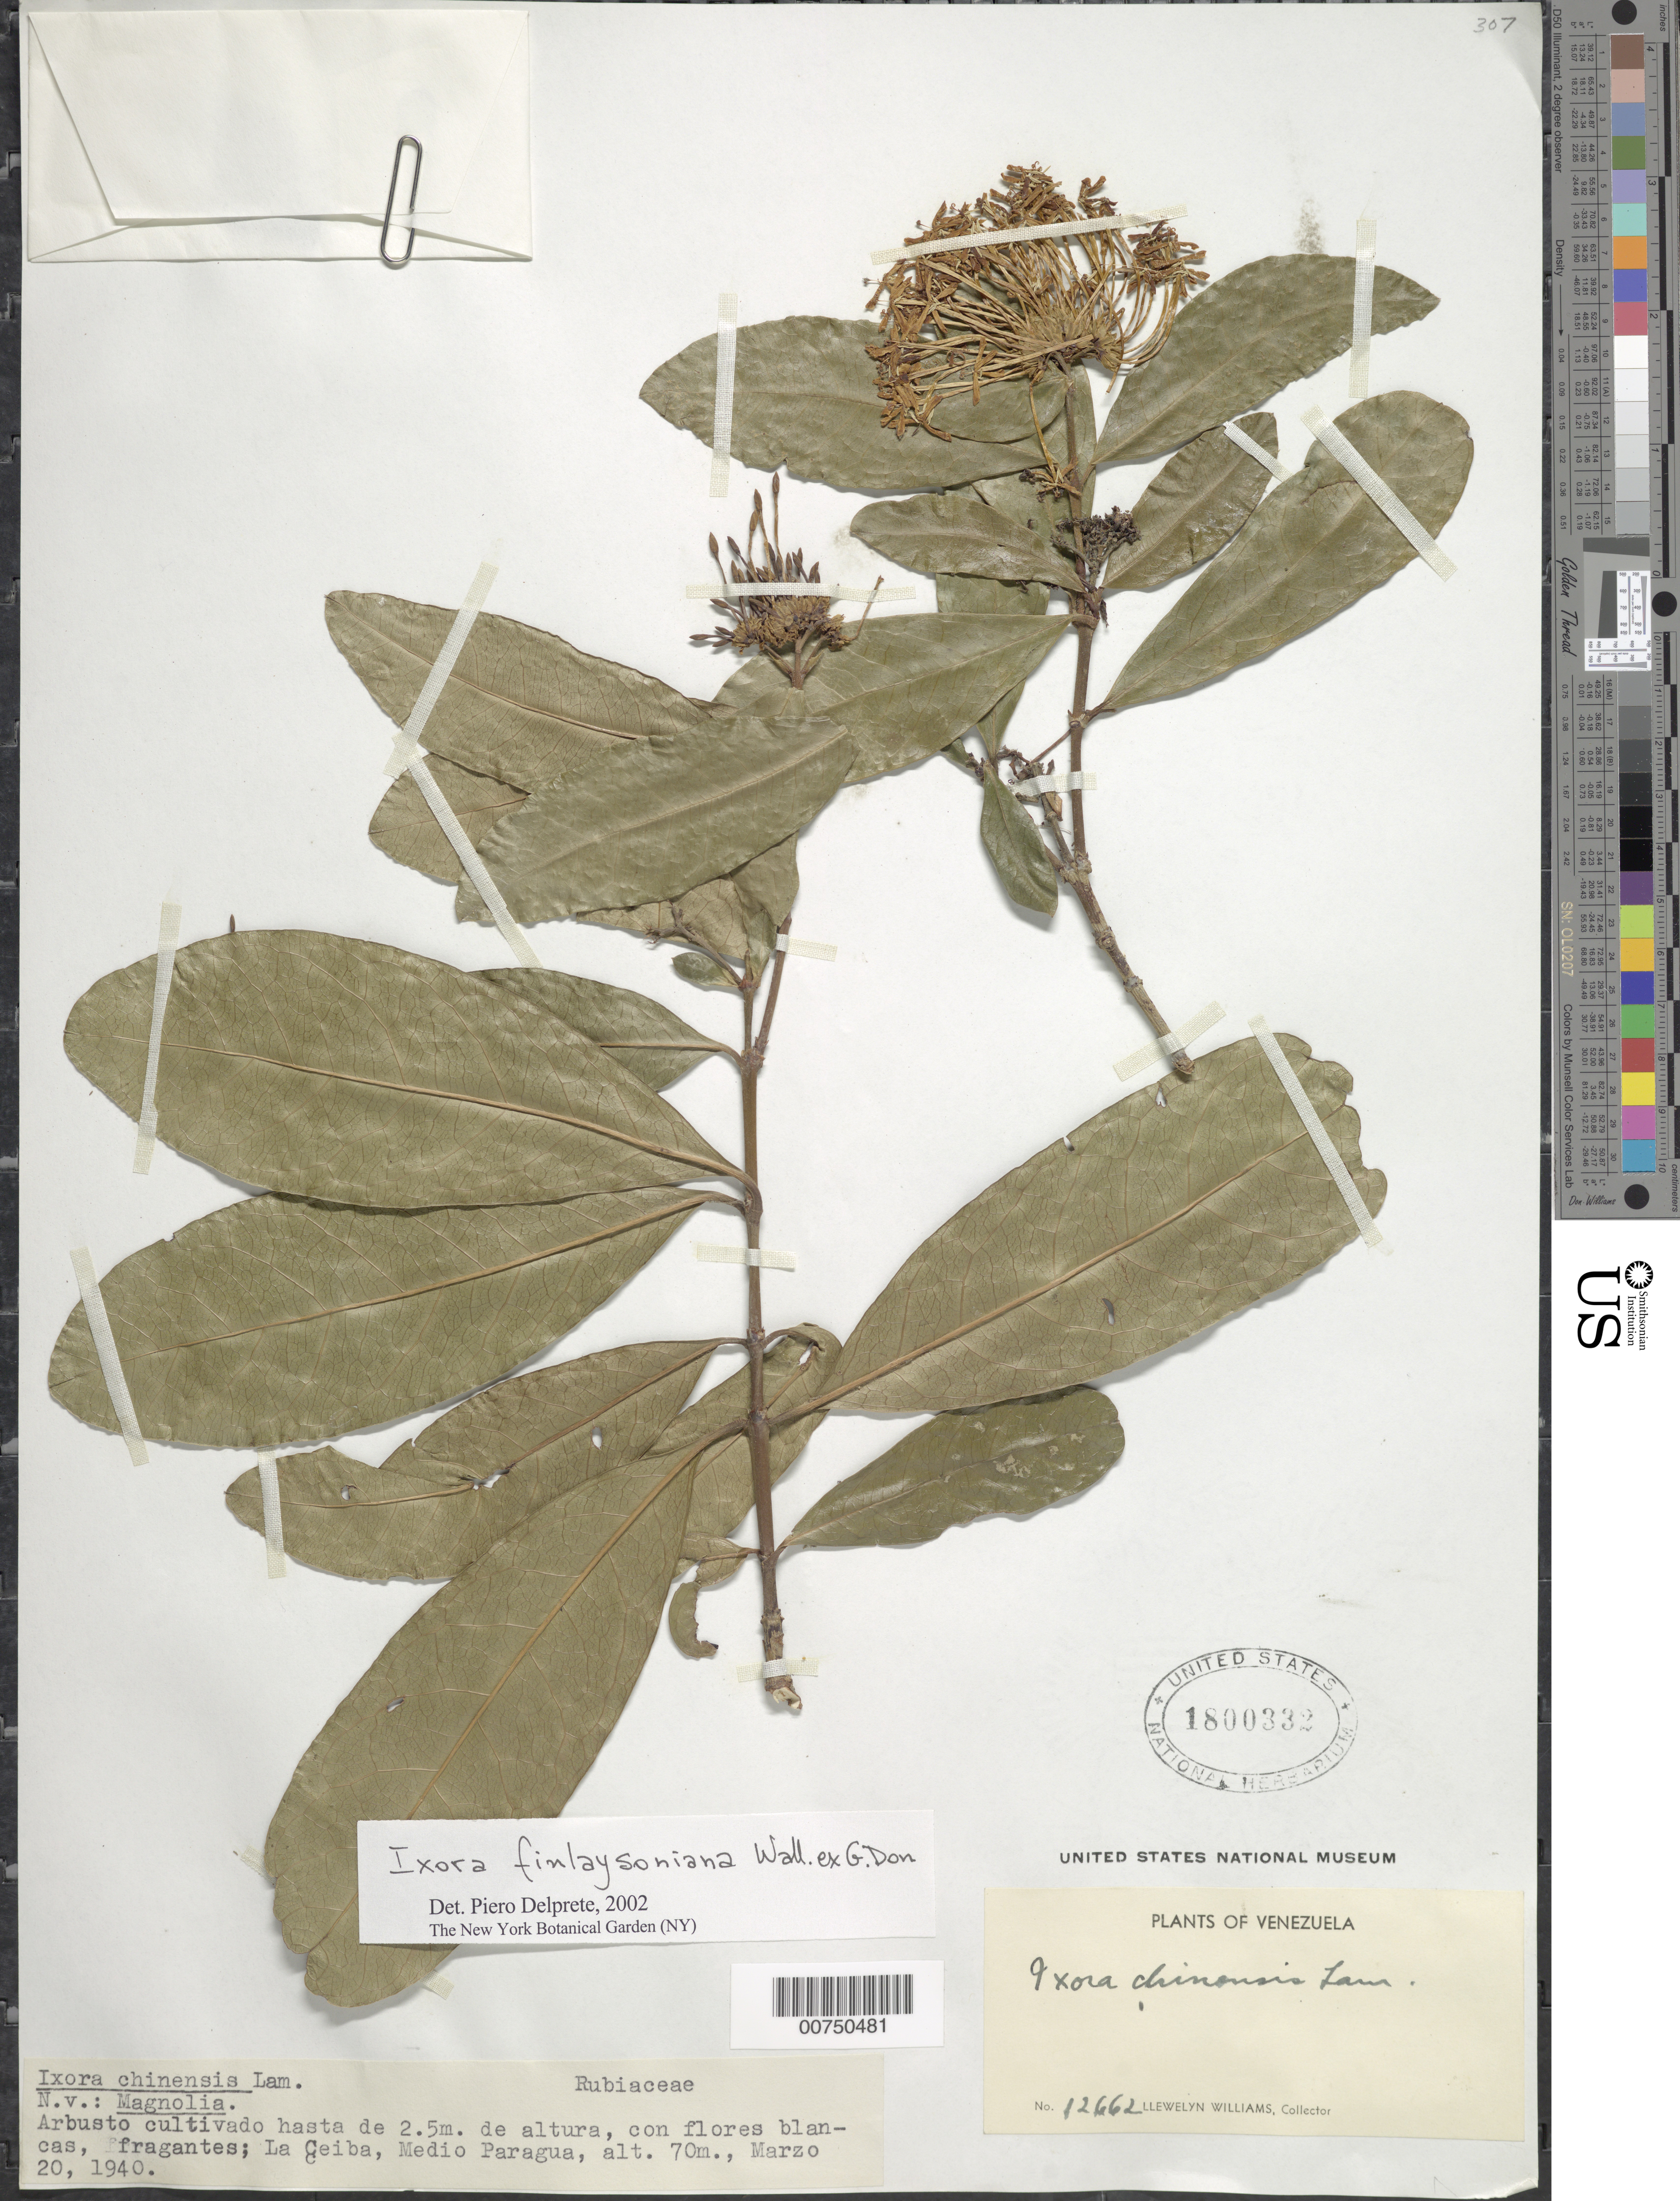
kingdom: Plantae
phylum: Tracheophyta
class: Magnoliopsida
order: Gentianales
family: Rubiaceae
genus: Ixora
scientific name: Ixora finlaysoniana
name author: Wall. ex G. Don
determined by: Delprete, P. G., Herb. de Guyane Cay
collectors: Ll. Williams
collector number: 12662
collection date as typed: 20-Mar-40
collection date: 1940-03-20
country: Venezuela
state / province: Bolívar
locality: La Ceiba, Medio Paragua; Río Asa, afl. del Paragua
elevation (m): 70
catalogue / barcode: US 1800332